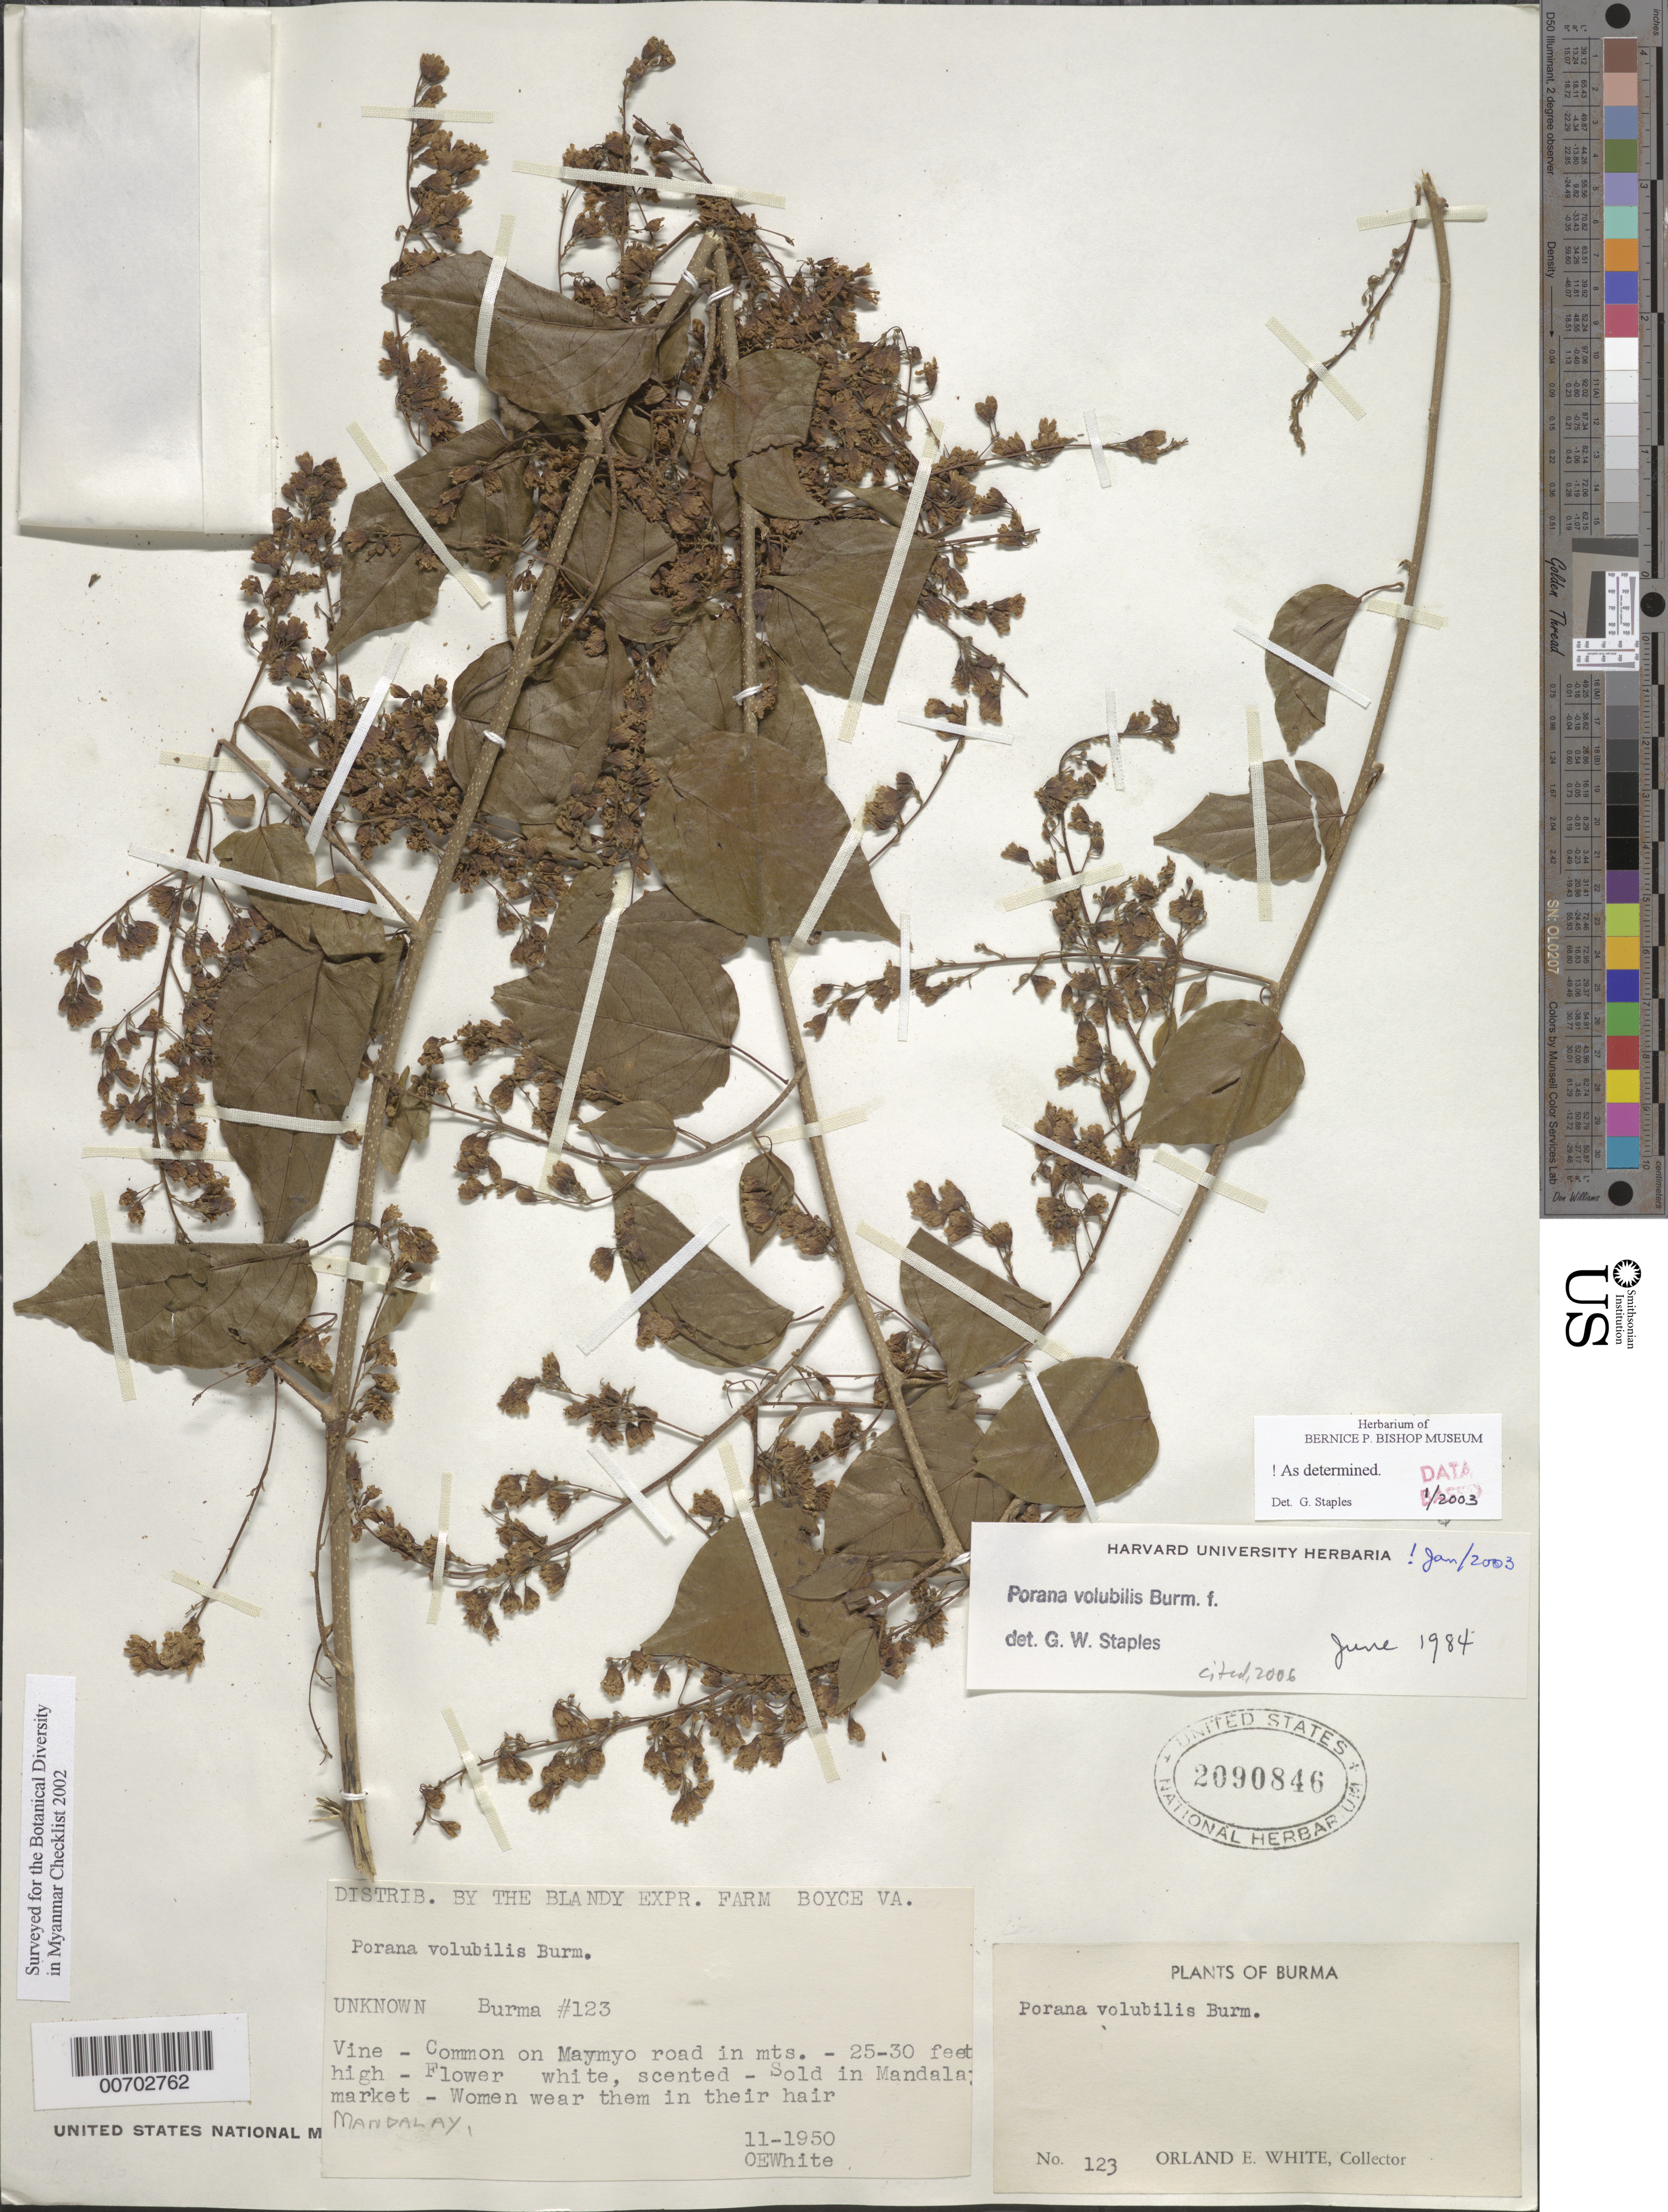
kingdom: Plantae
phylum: Tracheophyta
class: Magnoliopsida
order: Solanales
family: Convolvulaceae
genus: Porana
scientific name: Porana volubilis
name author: Burm. f.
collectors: O. E. White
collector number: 123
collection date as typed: Nov 1950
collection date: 1950-11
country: Myanmar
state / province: Mandalay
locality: Maymyo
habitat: Mountain road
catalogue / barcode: US 2090846